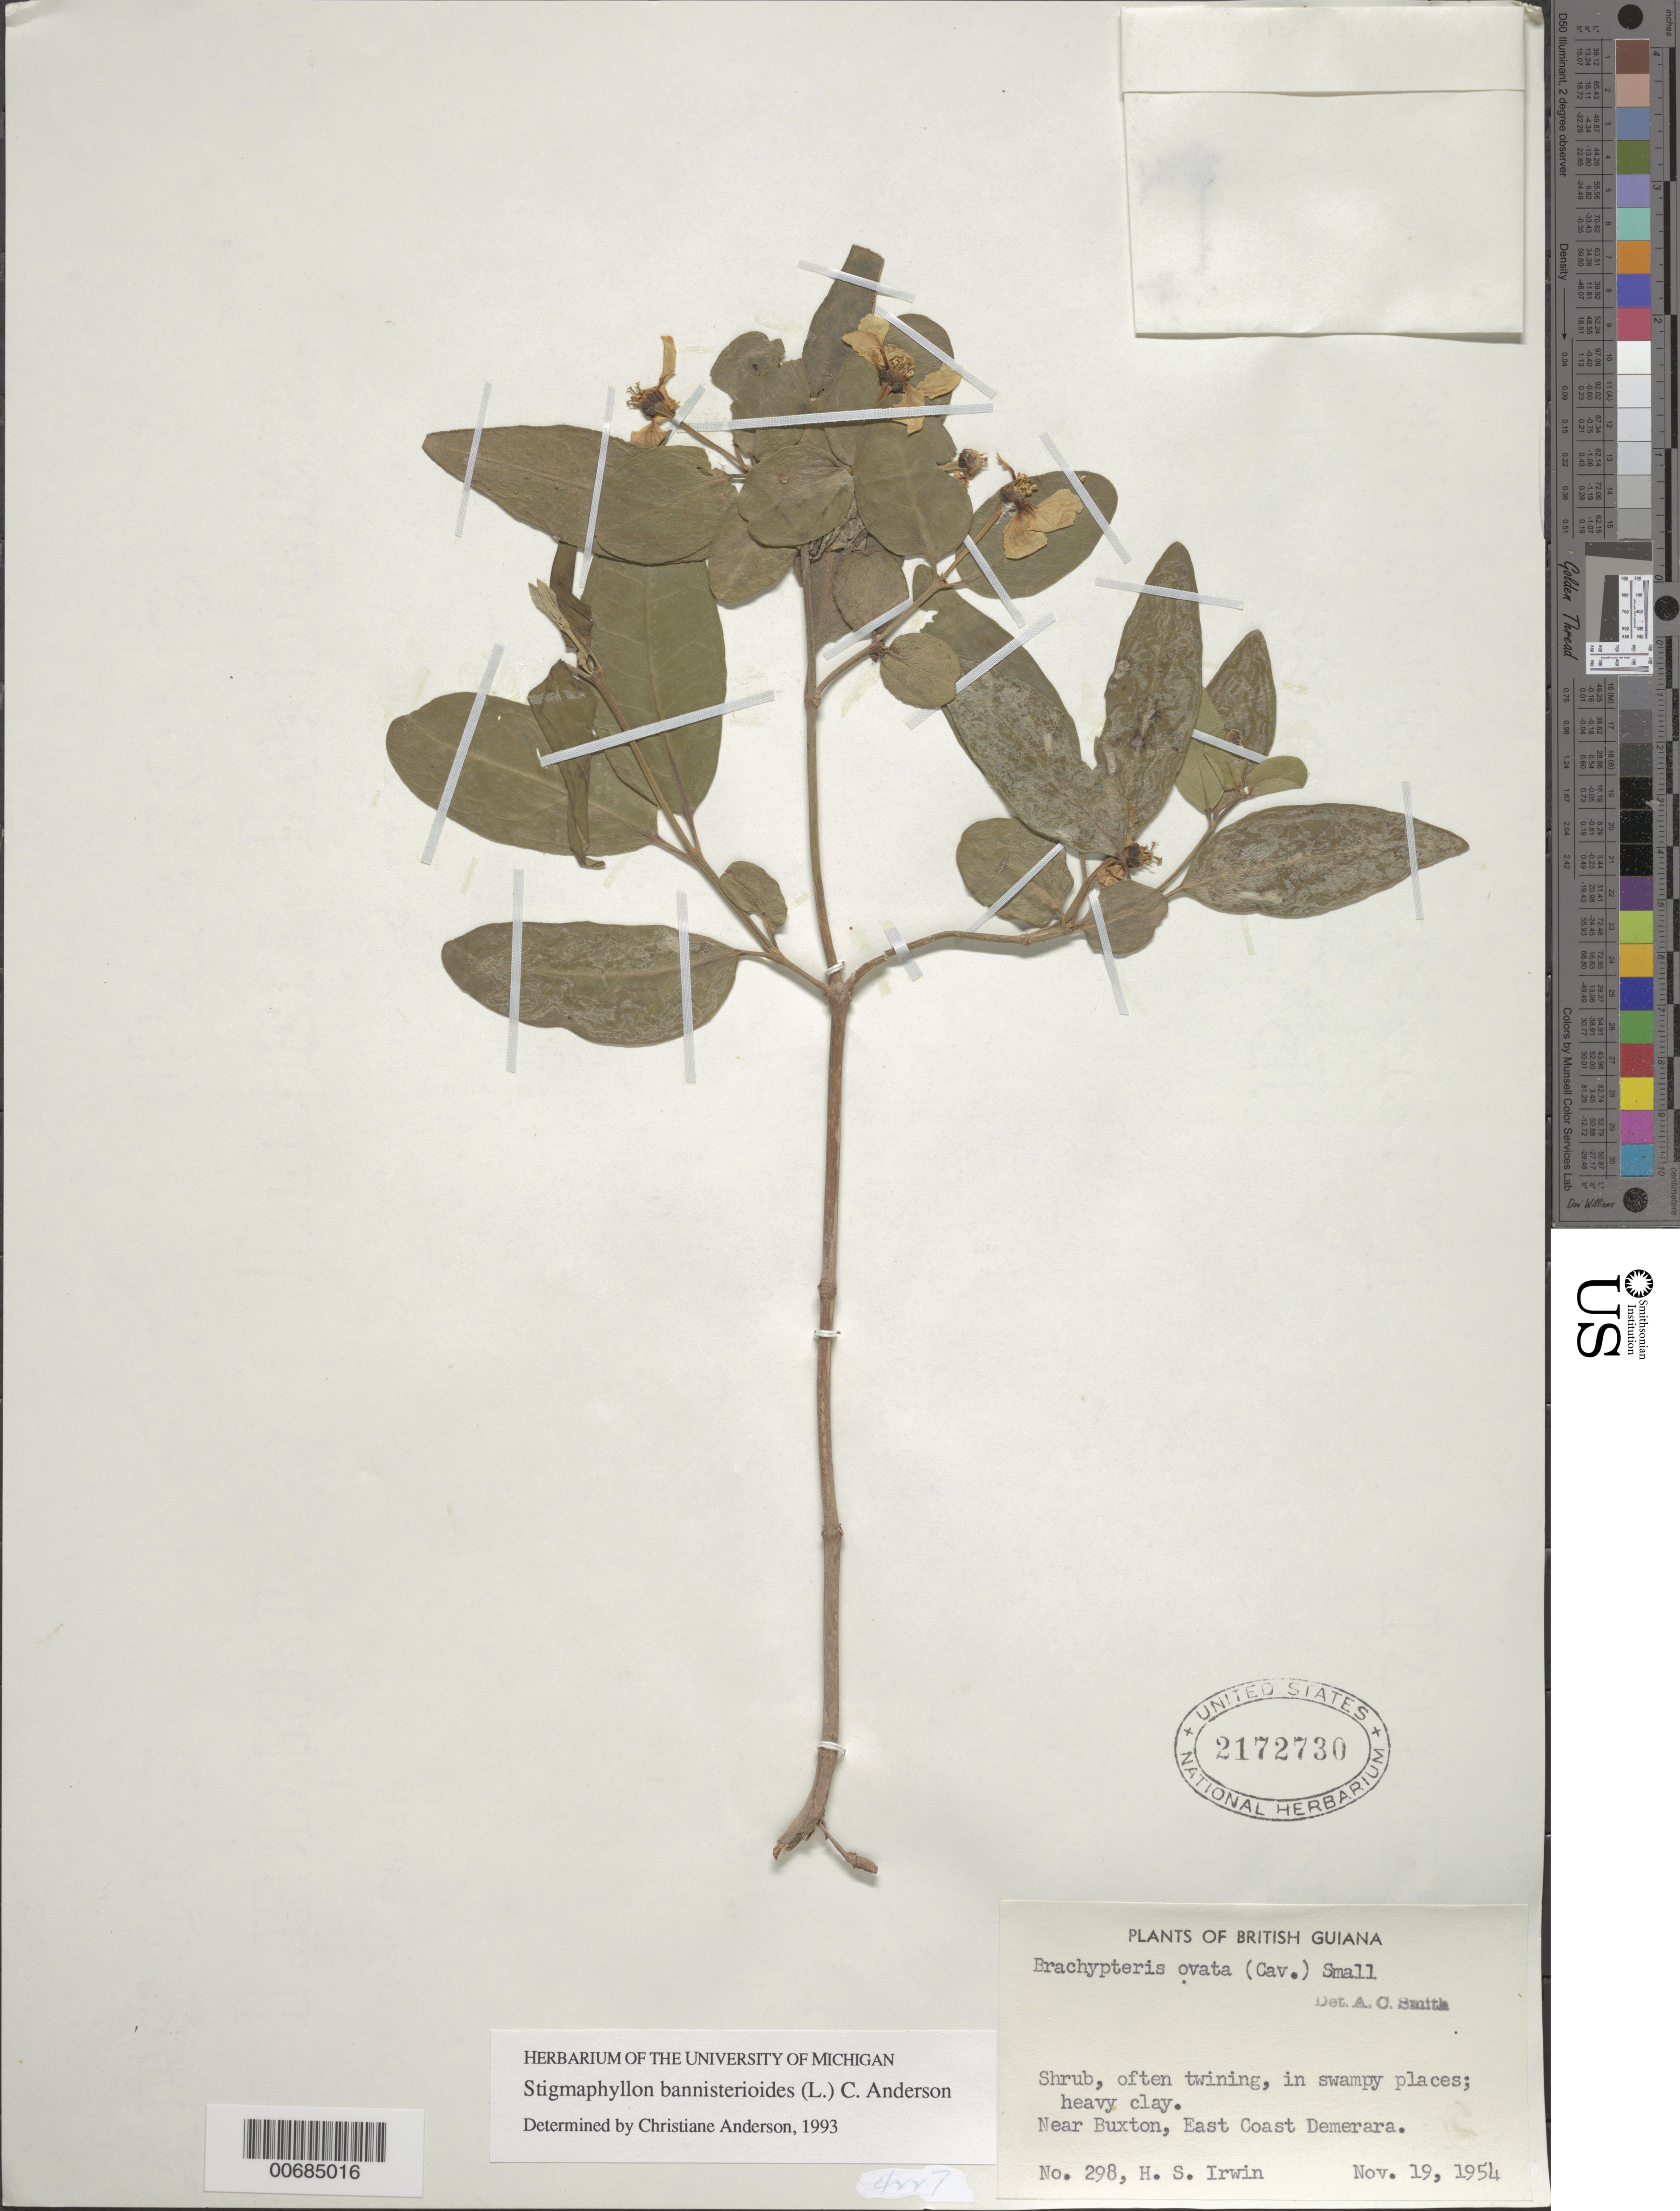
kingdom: Plantae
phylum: Tracheophyta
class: Magnoliopsida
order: Malpighiales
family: Malpighiaceae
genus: Stigmaphyllon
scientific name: Stigmaphyllon bannisterioides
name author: (L.) C.E. Anderson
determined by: Anderson, C.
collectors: H. Irwin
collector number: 298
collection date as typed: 19-Nov-54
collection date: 1954-11-19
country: Guyana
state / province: Demerara-Mahaica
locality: Buxton, East Coast Demerara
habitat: Swampy places, heavy clay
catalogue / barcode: US 2172730